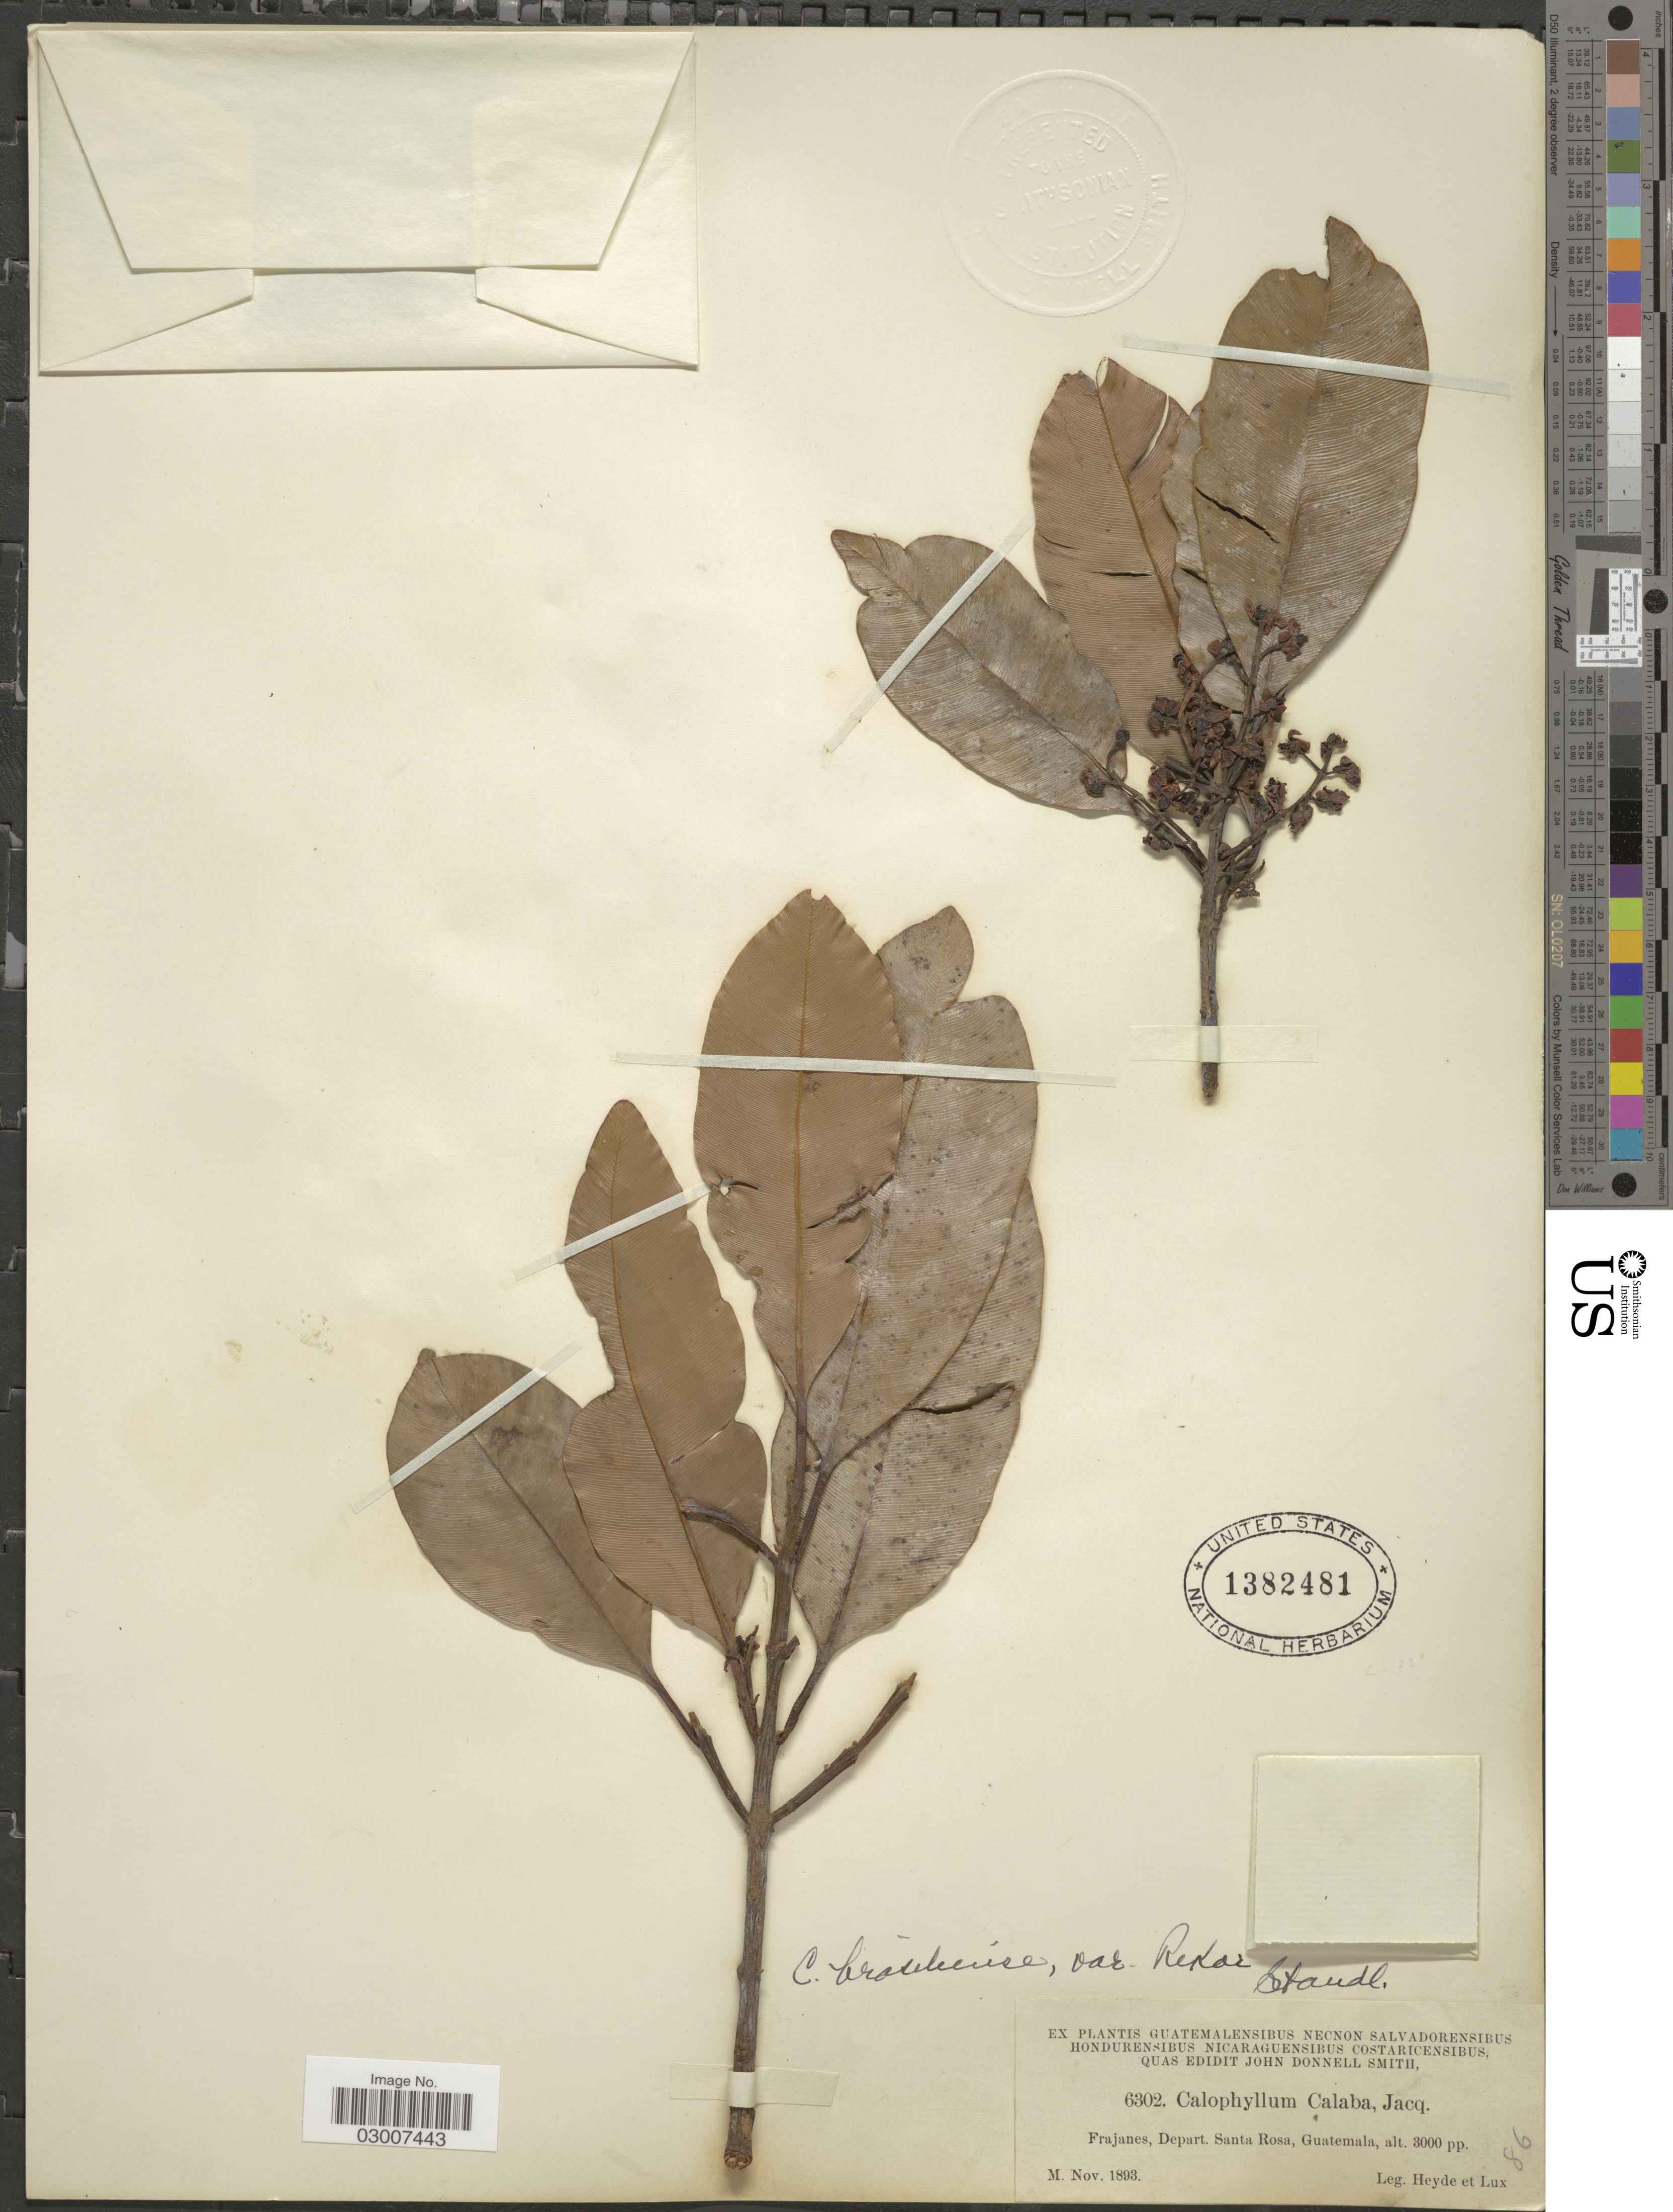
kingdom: Plantae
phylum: Tracheophyta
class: Magnoliopsida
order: Malpighiales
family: Calophyllaceae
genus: Calophyllum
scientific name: Calophyllum brasiliense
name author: Cambess.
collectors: Heyde & Lux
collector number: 6302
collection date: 1893-11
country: Guatemala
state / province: Santa Rosa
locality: Frajanes, Depart. Santa Rosa.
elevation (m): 914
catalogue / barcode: US 1382481